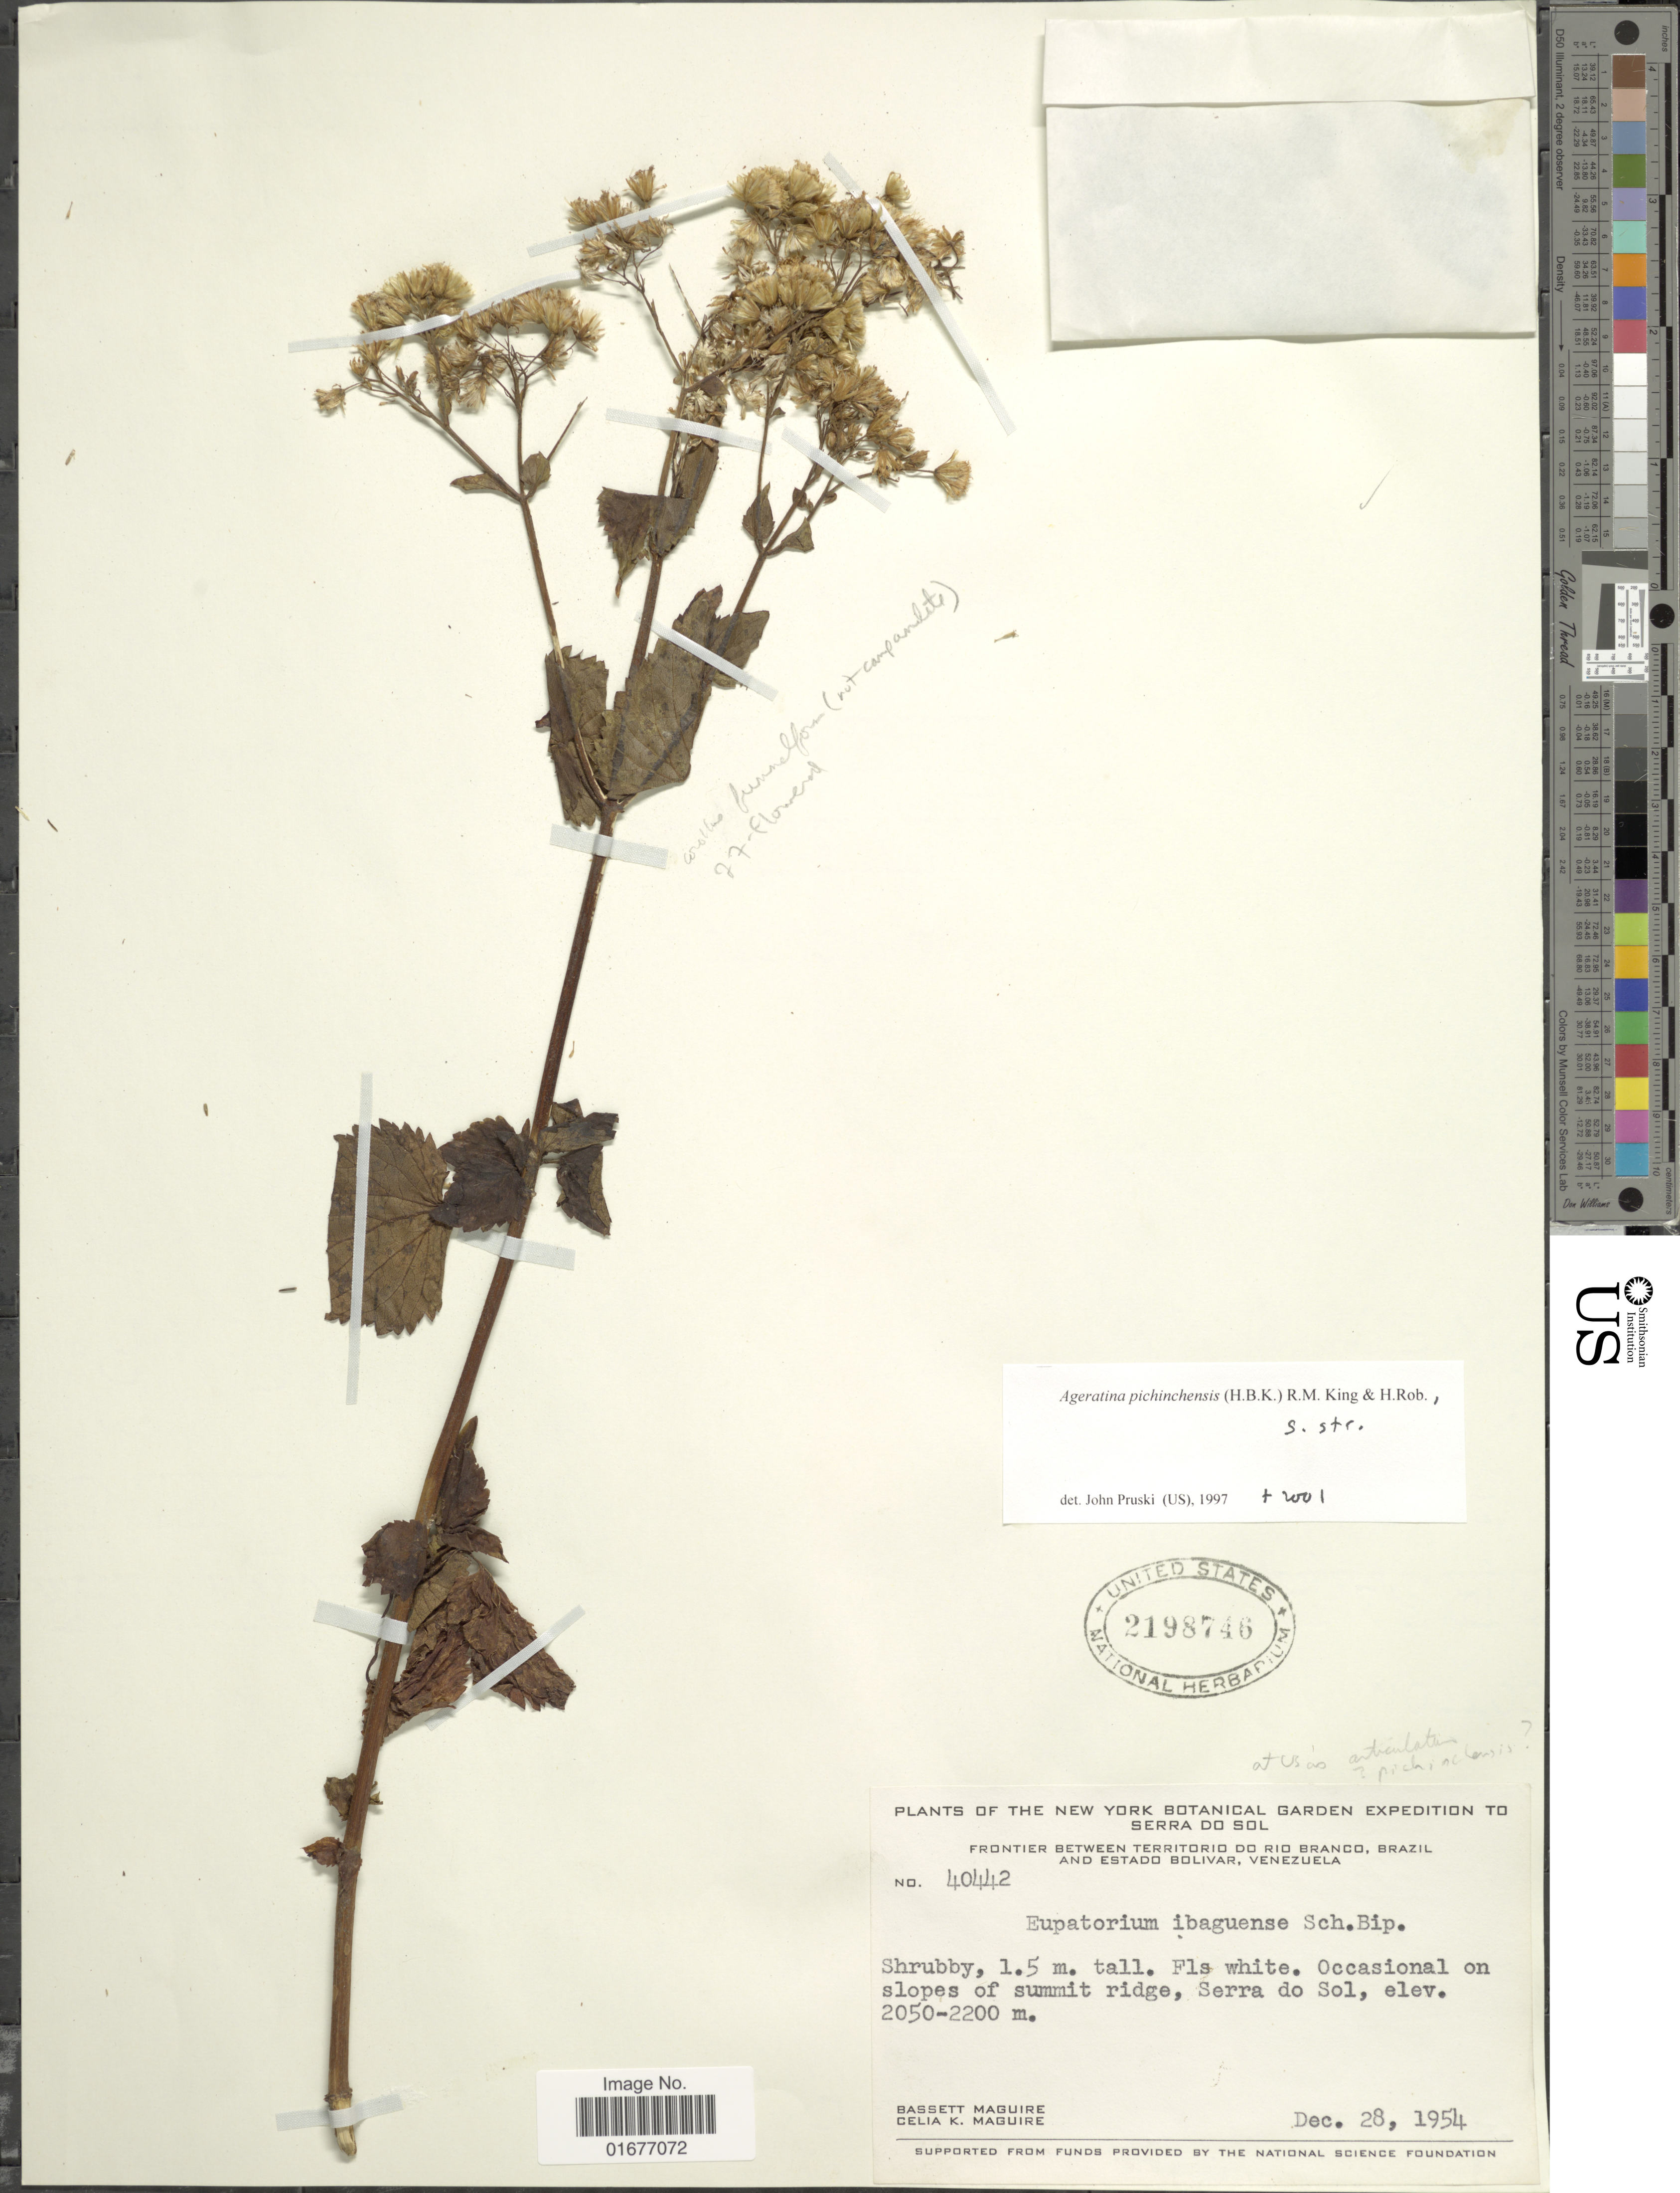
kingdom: Plantae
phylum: Tracheophyta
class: Magnoliopsida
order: Asterales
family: Asteraceae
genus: Ageratina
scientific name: Ageratina pichinchensis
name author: (Kunth) R.M. King & H. Rob.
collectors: B. Maguire & C. K. Maguire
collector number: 40442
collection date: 1954-12-28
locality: Frontier between Territorio do Rio Branco, Brazil and Estado Bolivar, Venezuela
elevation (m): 2050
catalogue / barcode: US 2198746